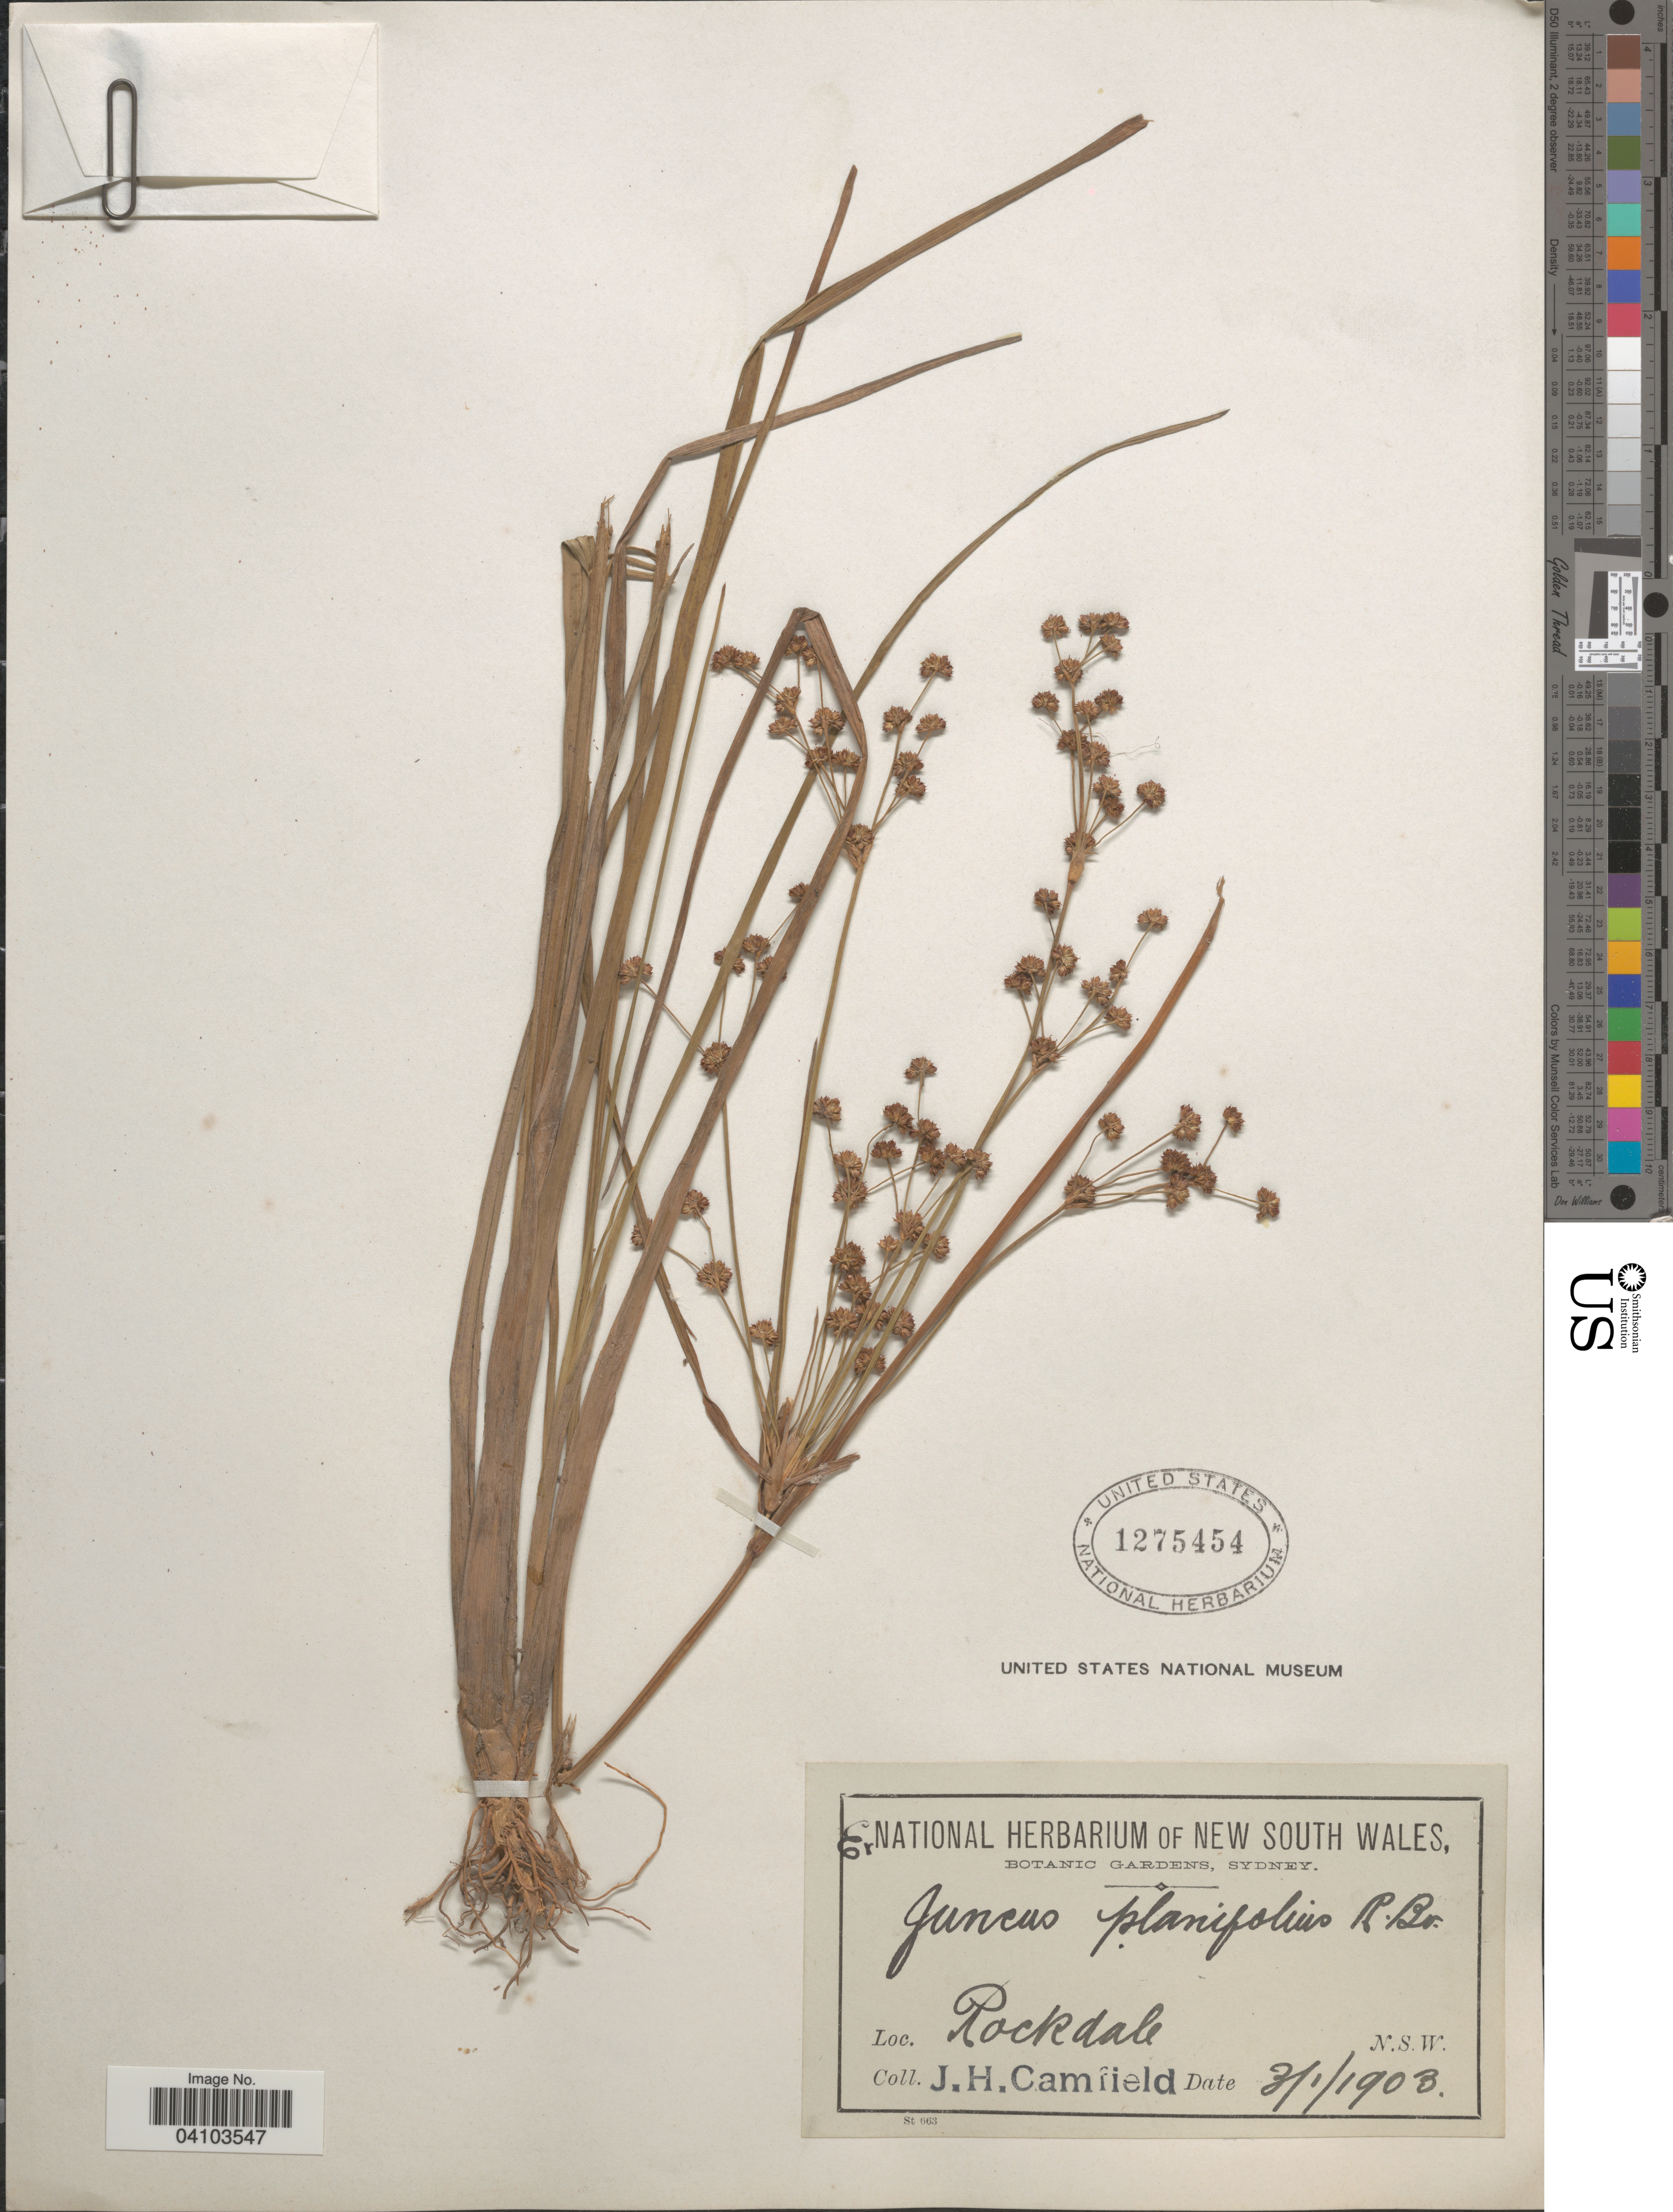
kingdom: Plantae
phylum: Tracheophyta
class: Liliopsida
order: Poales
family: Juncaceae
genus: Juncus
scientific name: Juncus planifolius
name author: R. Br.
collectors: J. Camfield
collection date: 1903-01-03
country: Australia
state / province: New South Wales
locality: Rockdale.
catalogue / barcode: US 1275454